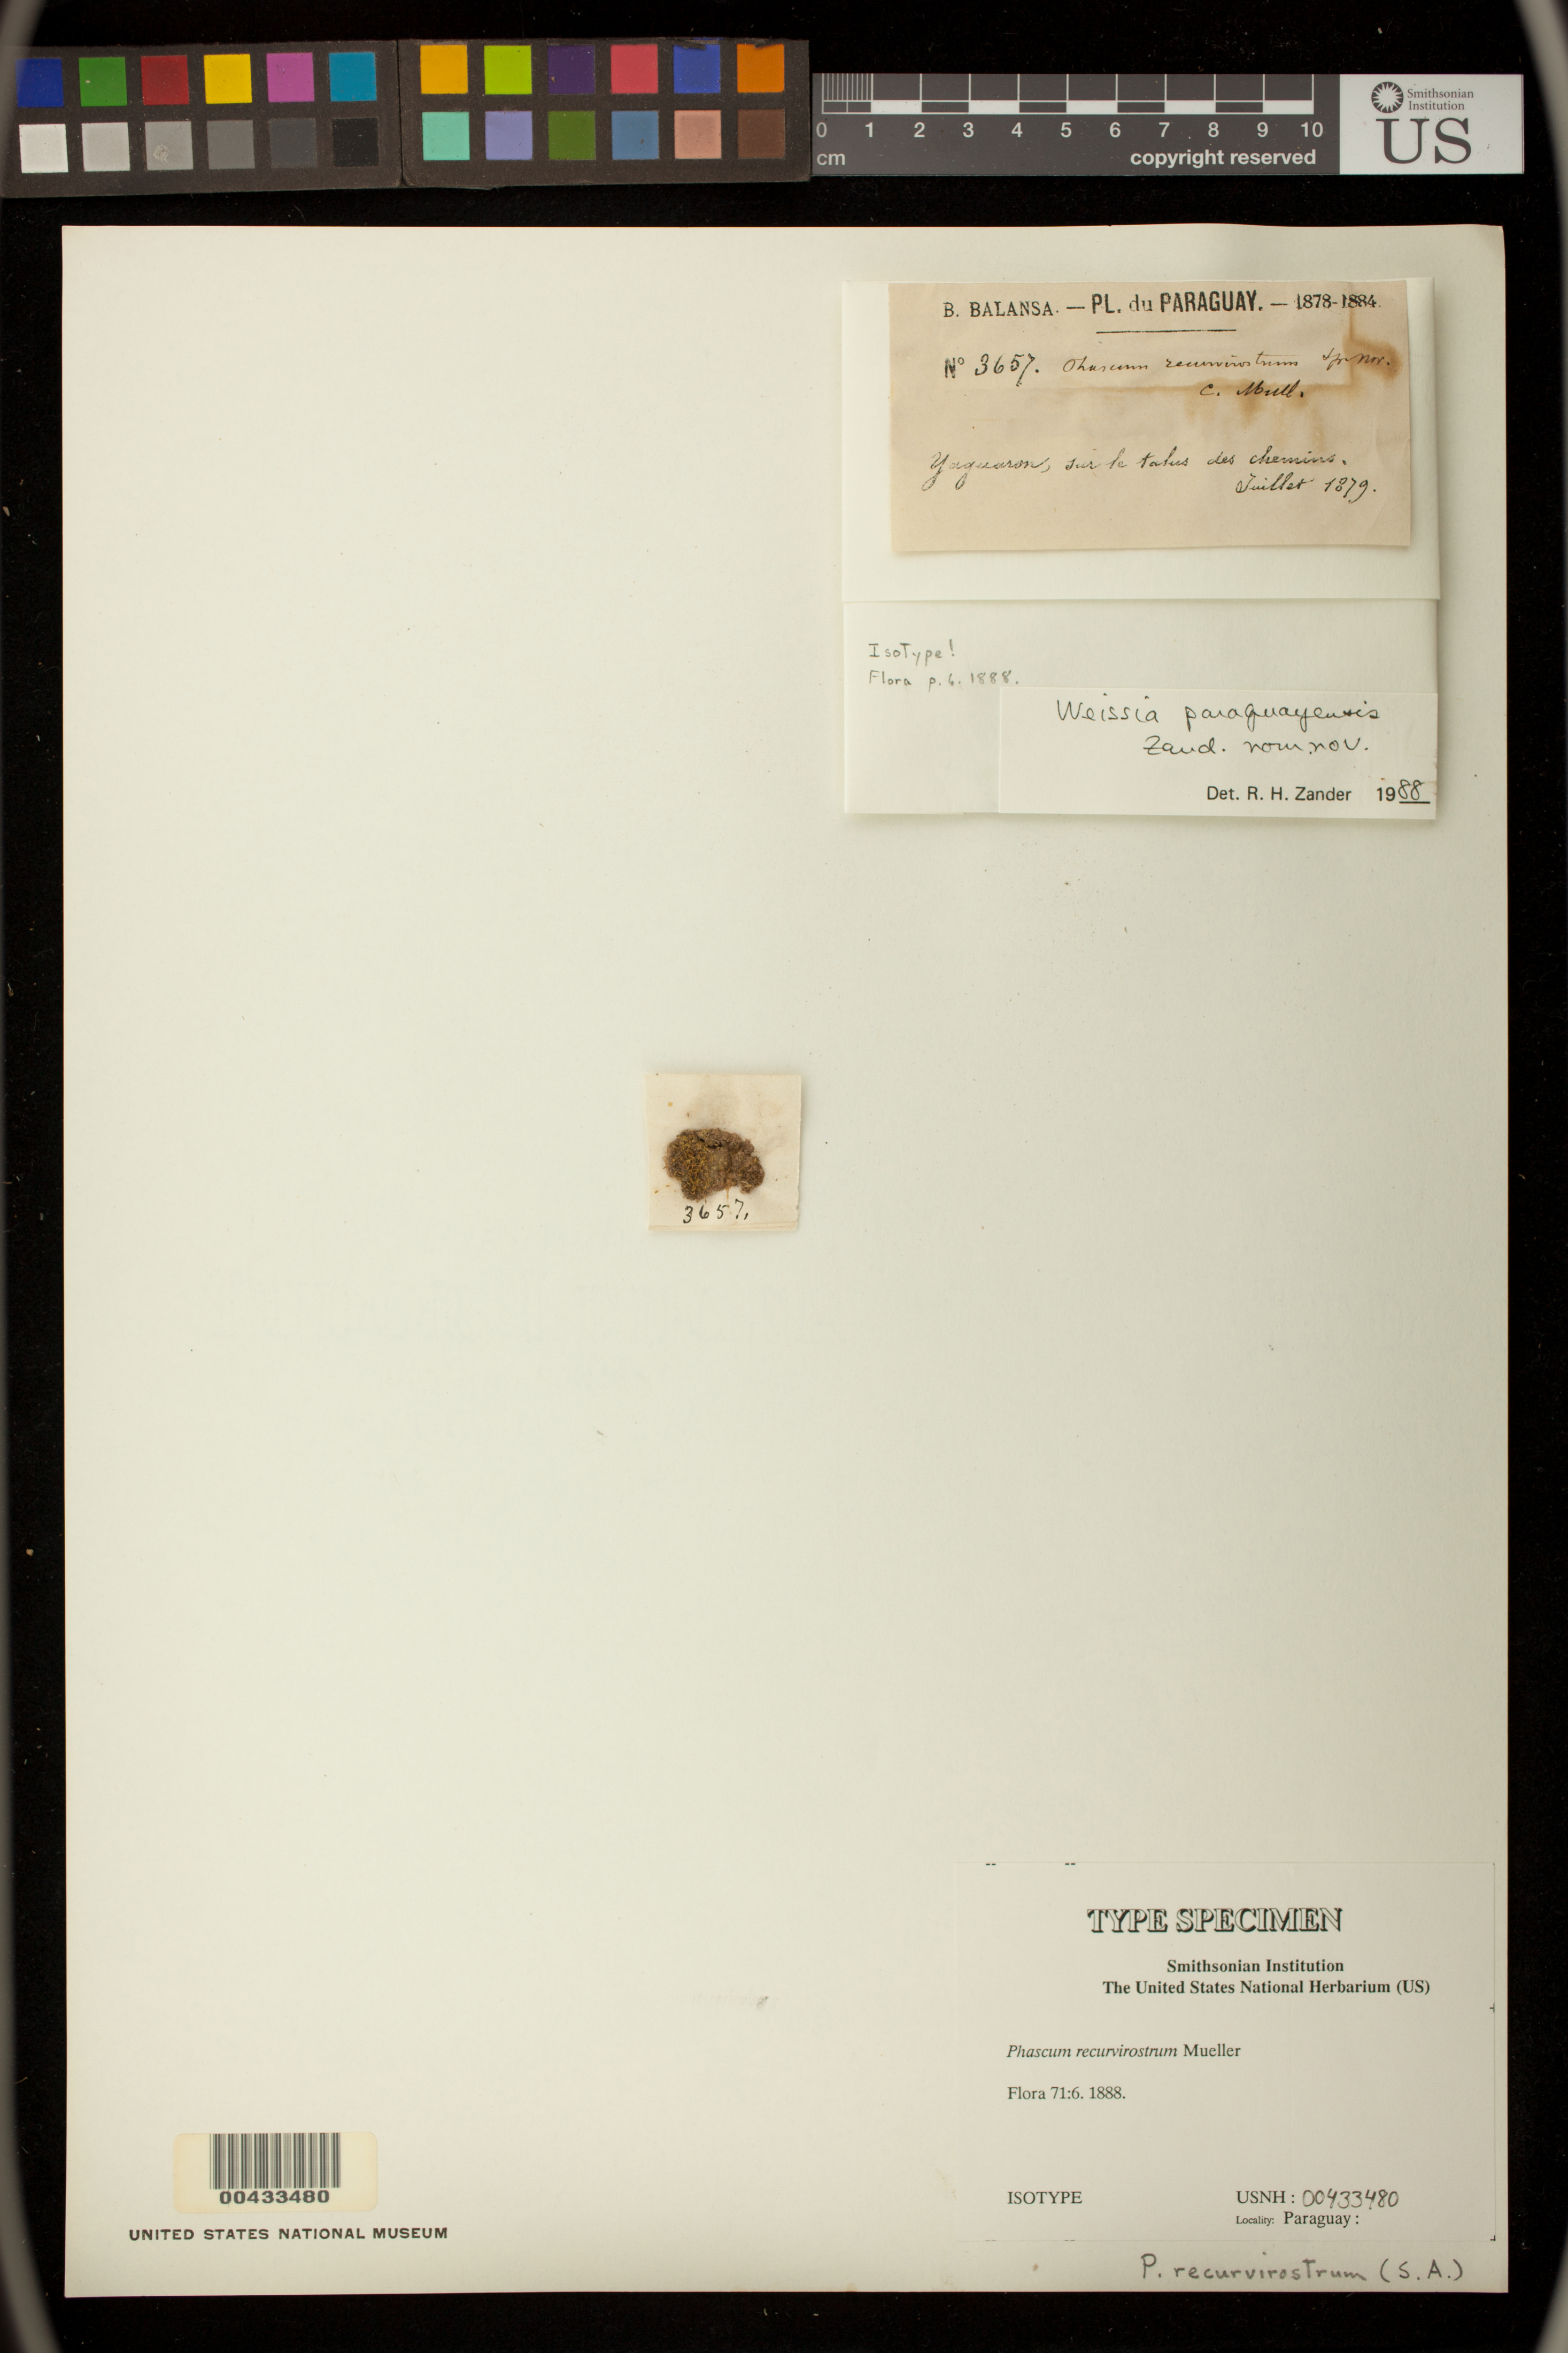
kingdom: Plantae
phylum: Bryophyta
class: Bryopsida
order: Pottiales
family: Pottiaceae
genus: Phascum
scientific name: Phascum recurvirostrum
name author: Müll. Hal.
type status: Isotype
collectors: B. Balansa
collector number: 3657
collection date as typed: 1879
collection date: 1879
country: Paraguay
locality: Yaguaron.